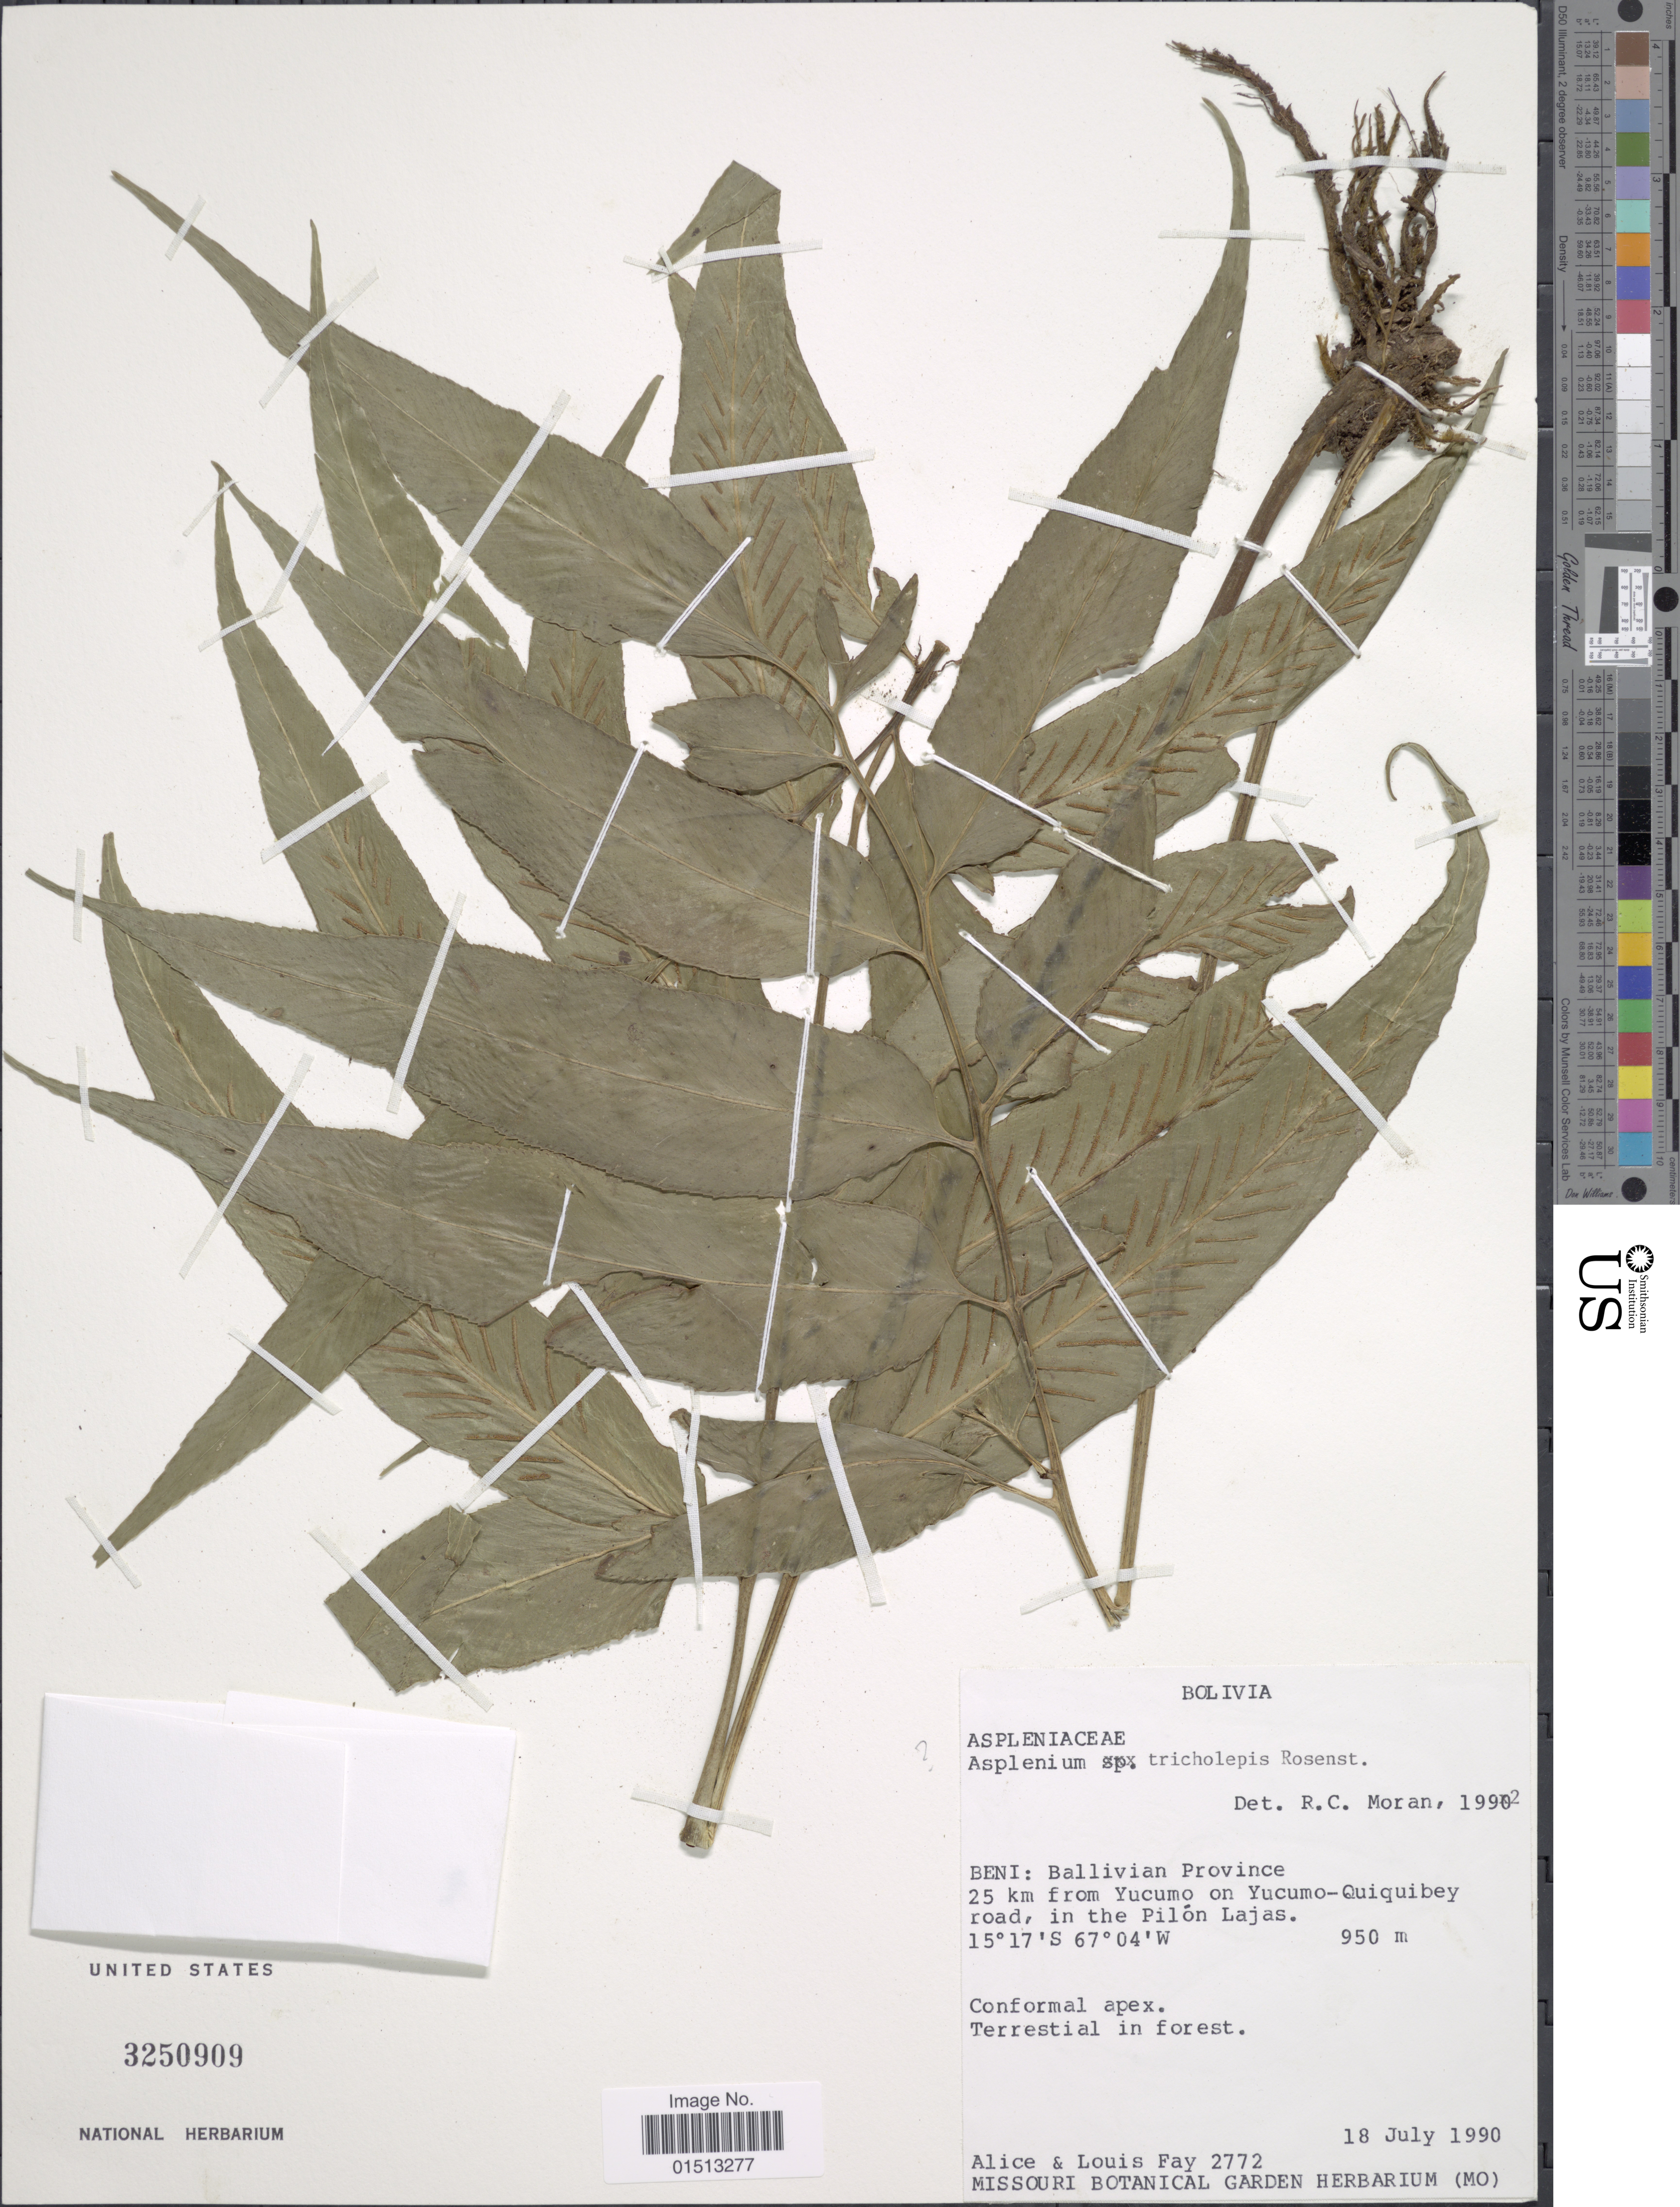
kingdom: Plantae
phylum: Tracheophyta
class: Polypodiopsida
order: Polypodiales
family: Aspleniaceae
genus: Asplenium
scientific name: Asplenium tricholepis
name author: Rosenst.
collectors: A. Fay & L. Fay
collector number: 2772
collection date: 1990-07-18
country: Bolivia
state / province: Beni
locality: Ballivian Province, 25 km from Yucumo on Yucumo-Quiquibey road, in the Pilón Lajas.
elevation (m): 950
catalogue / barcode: US 3250909